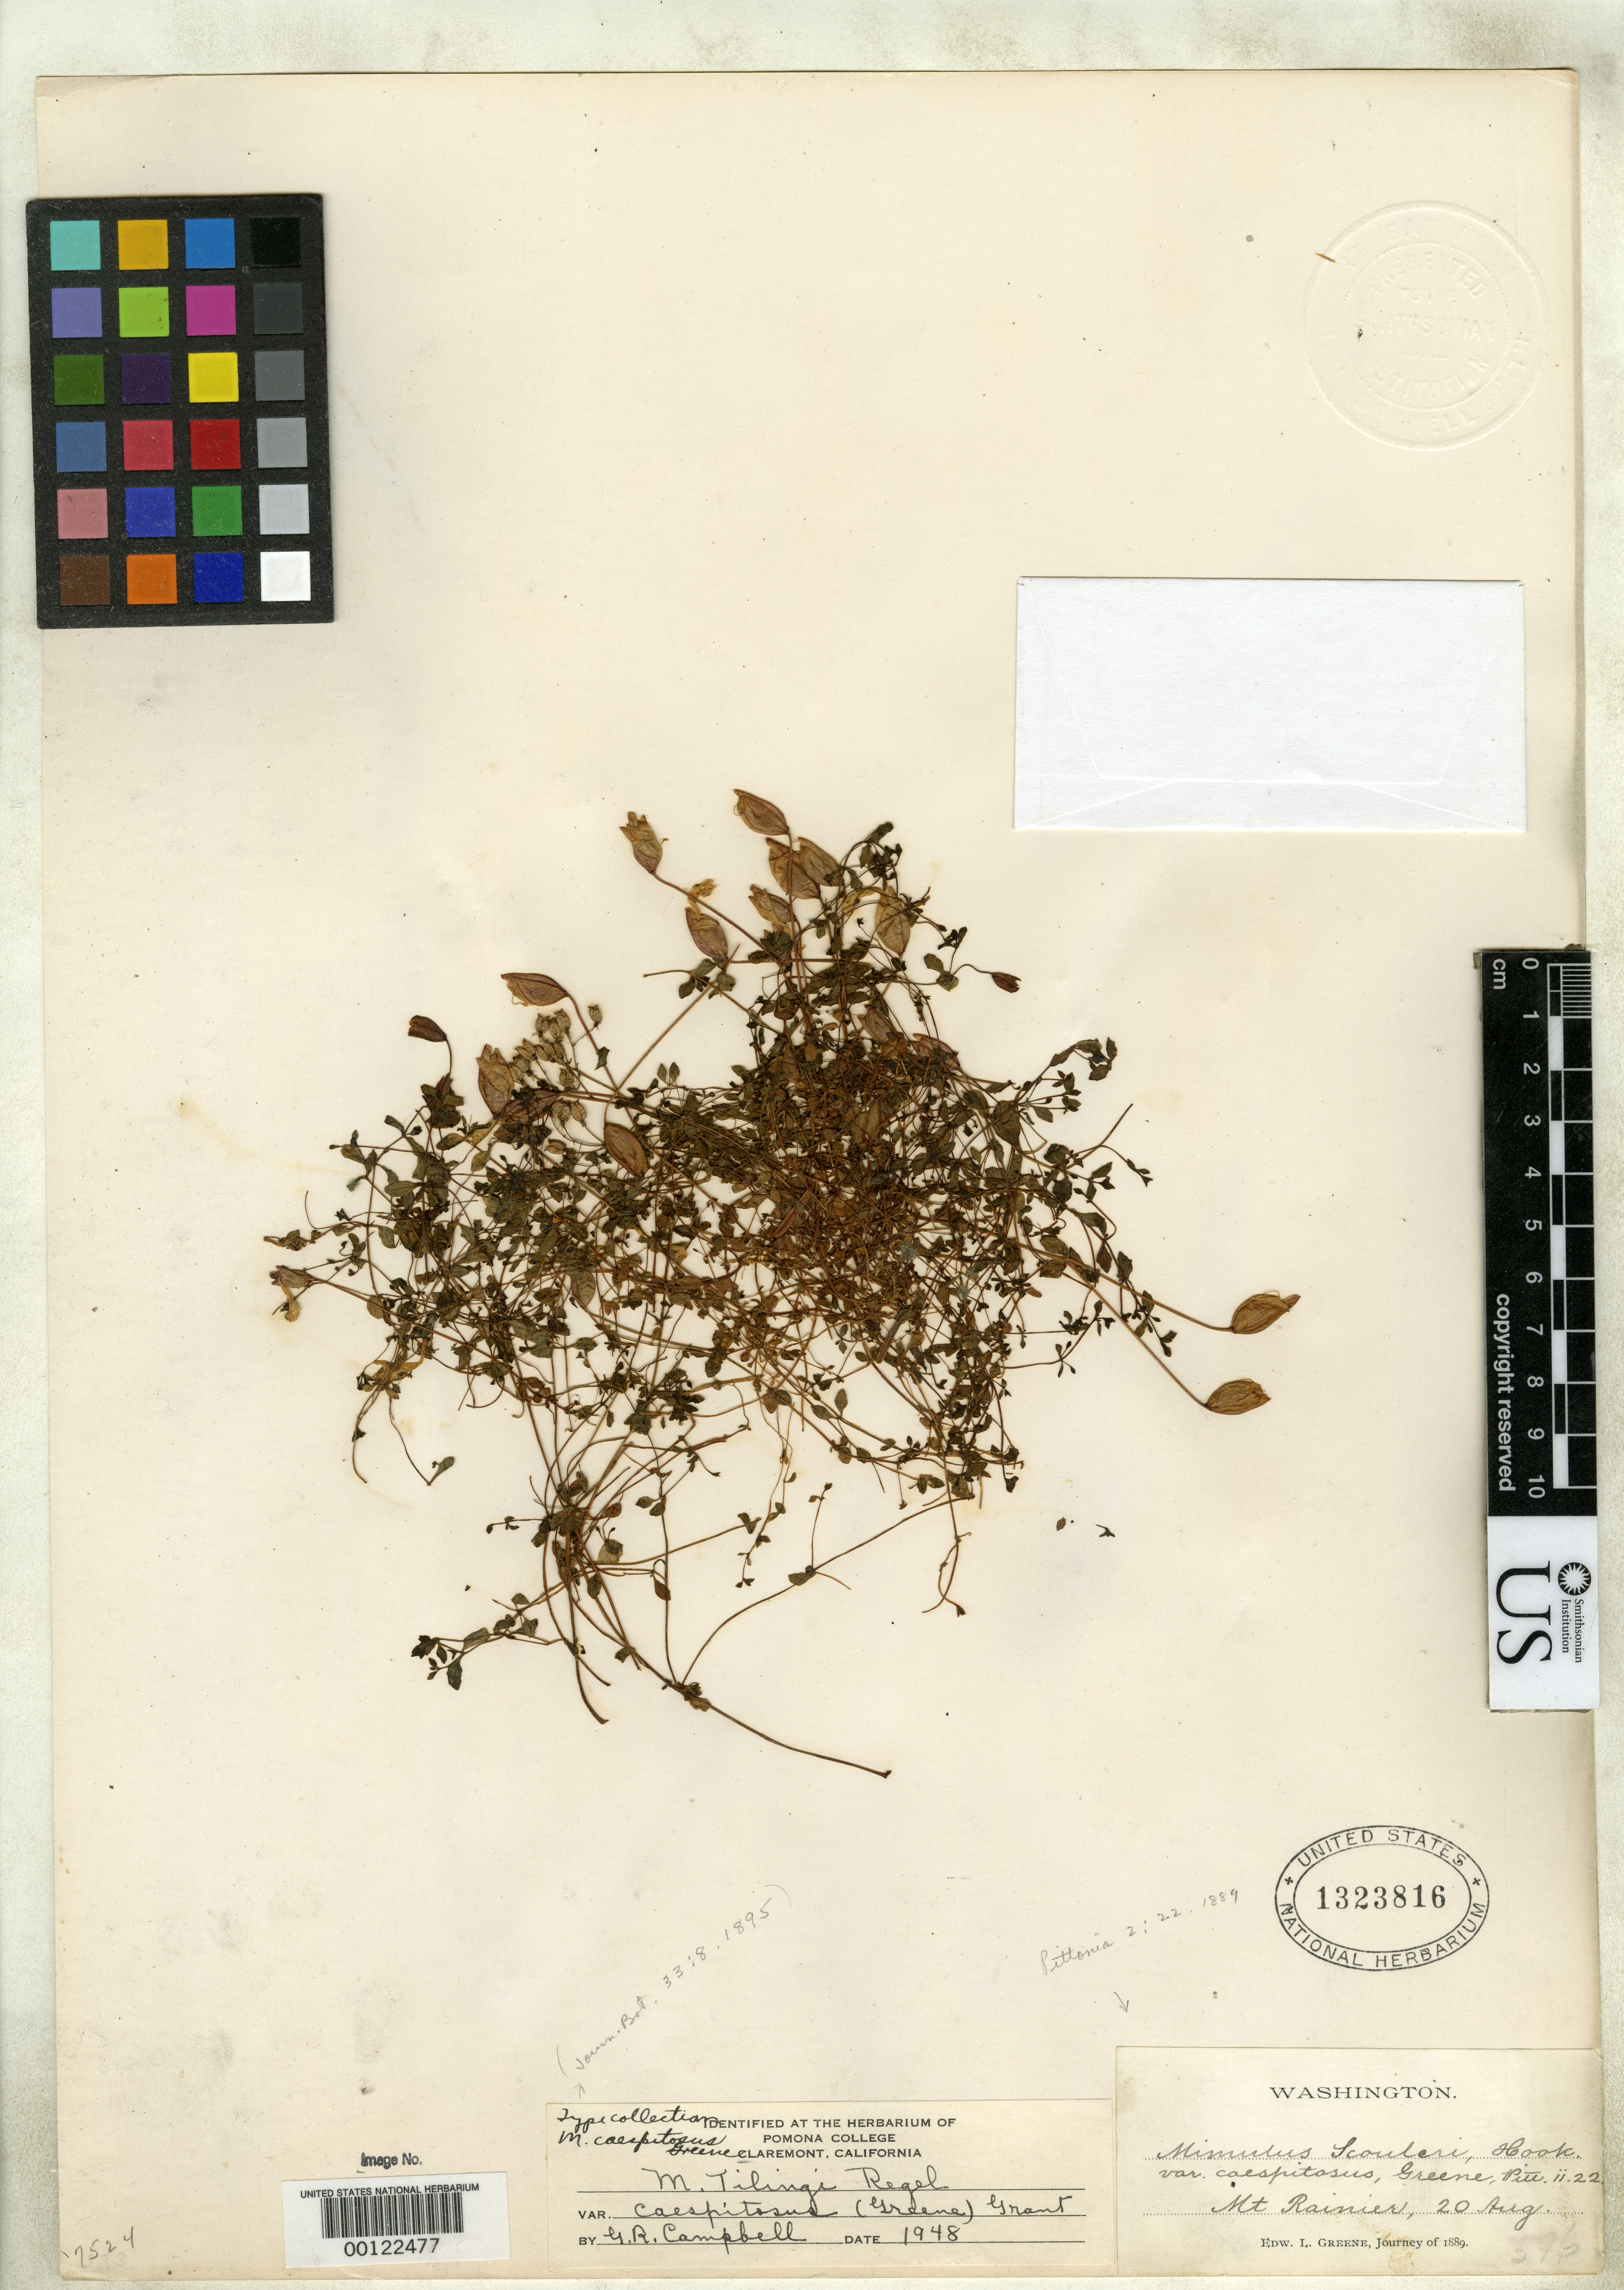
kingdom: Plantae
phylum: Tracheophyta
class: Magnoliopsida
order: Lamiales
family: Phrymaceae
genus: Mimulus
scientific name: Mimulus scouleri var. caespitosus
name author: Greene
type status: Isotype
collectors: E. L. Greene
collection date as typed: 20 Aug 1889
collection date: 1889-08-20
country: United States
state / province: Washington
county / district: Pierce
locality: Mt. Rainier.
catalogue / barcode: US 1332816